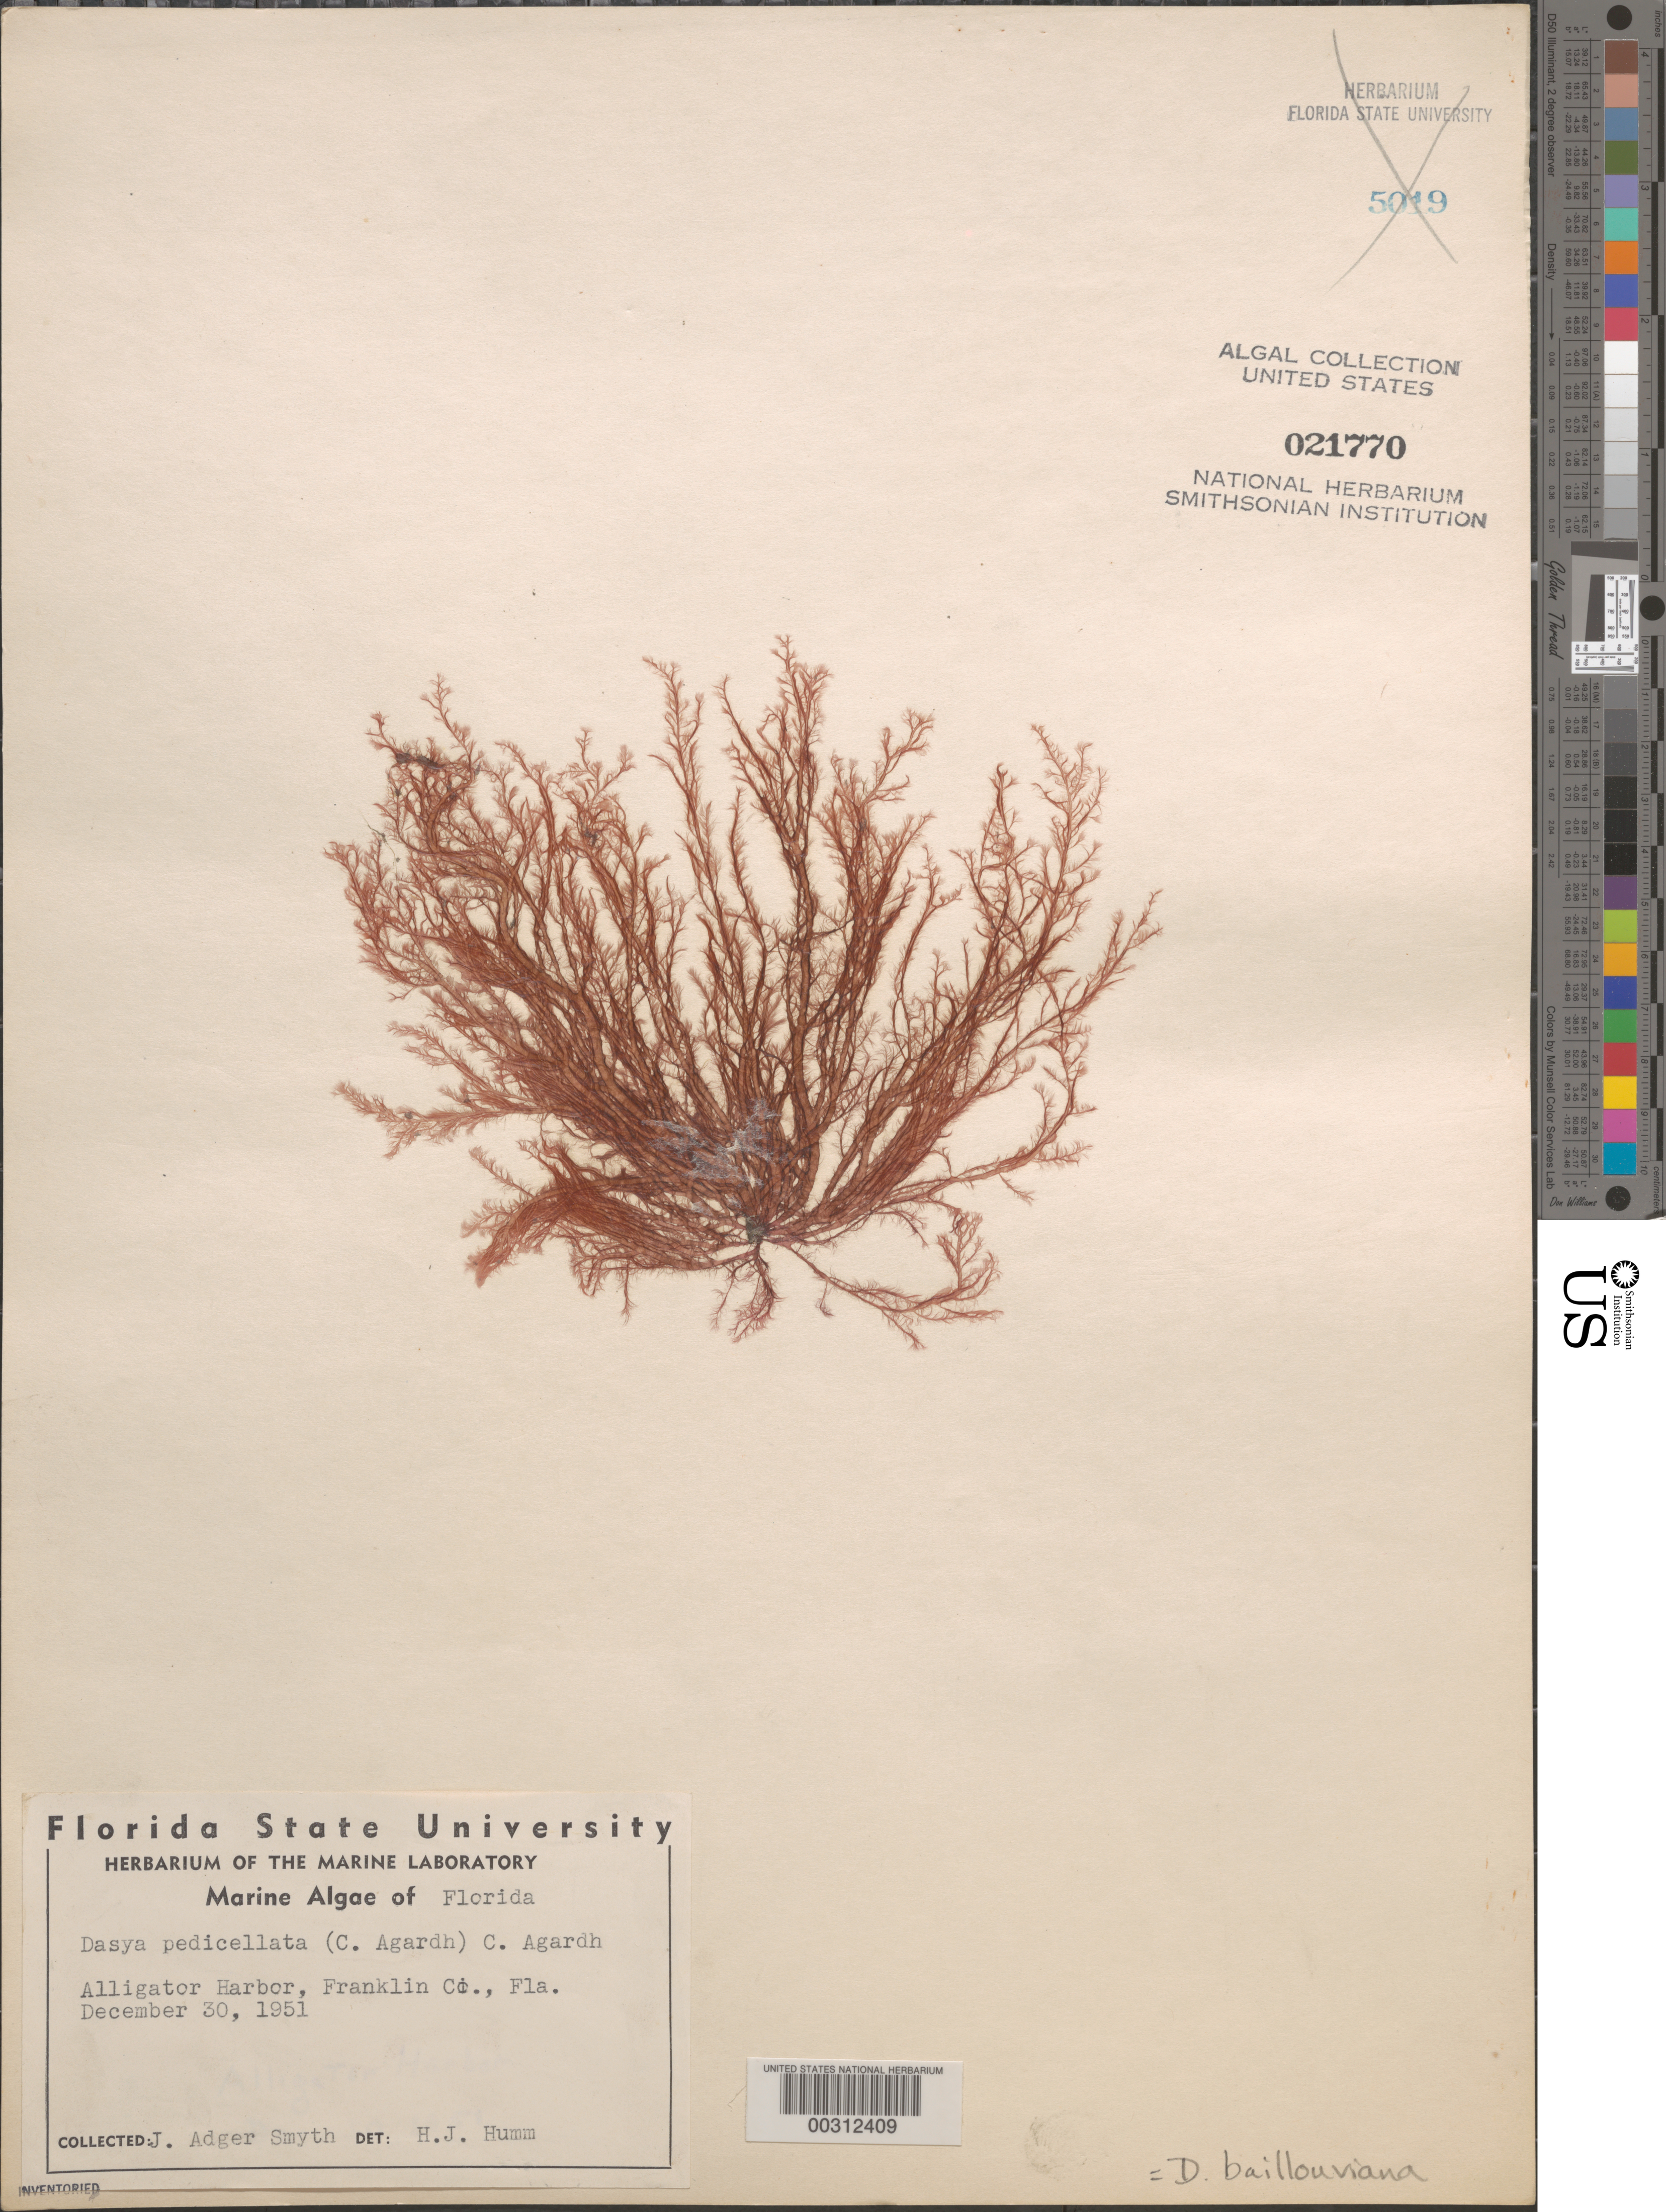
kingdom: Plantae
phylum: Rhodophyta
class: Florideophyceae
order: Ceramiales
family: Dasyaceae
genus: Dasya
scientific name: Dasya pedicellata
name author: (C. Agardh) C. Agardh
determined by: Algae name updating Project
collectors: J. Smyth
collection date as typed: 30 Dec 1951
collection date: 1951-12-30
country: United States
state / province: Florida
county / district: Franklin County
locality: Alligator Harbor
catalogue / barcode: US 21770